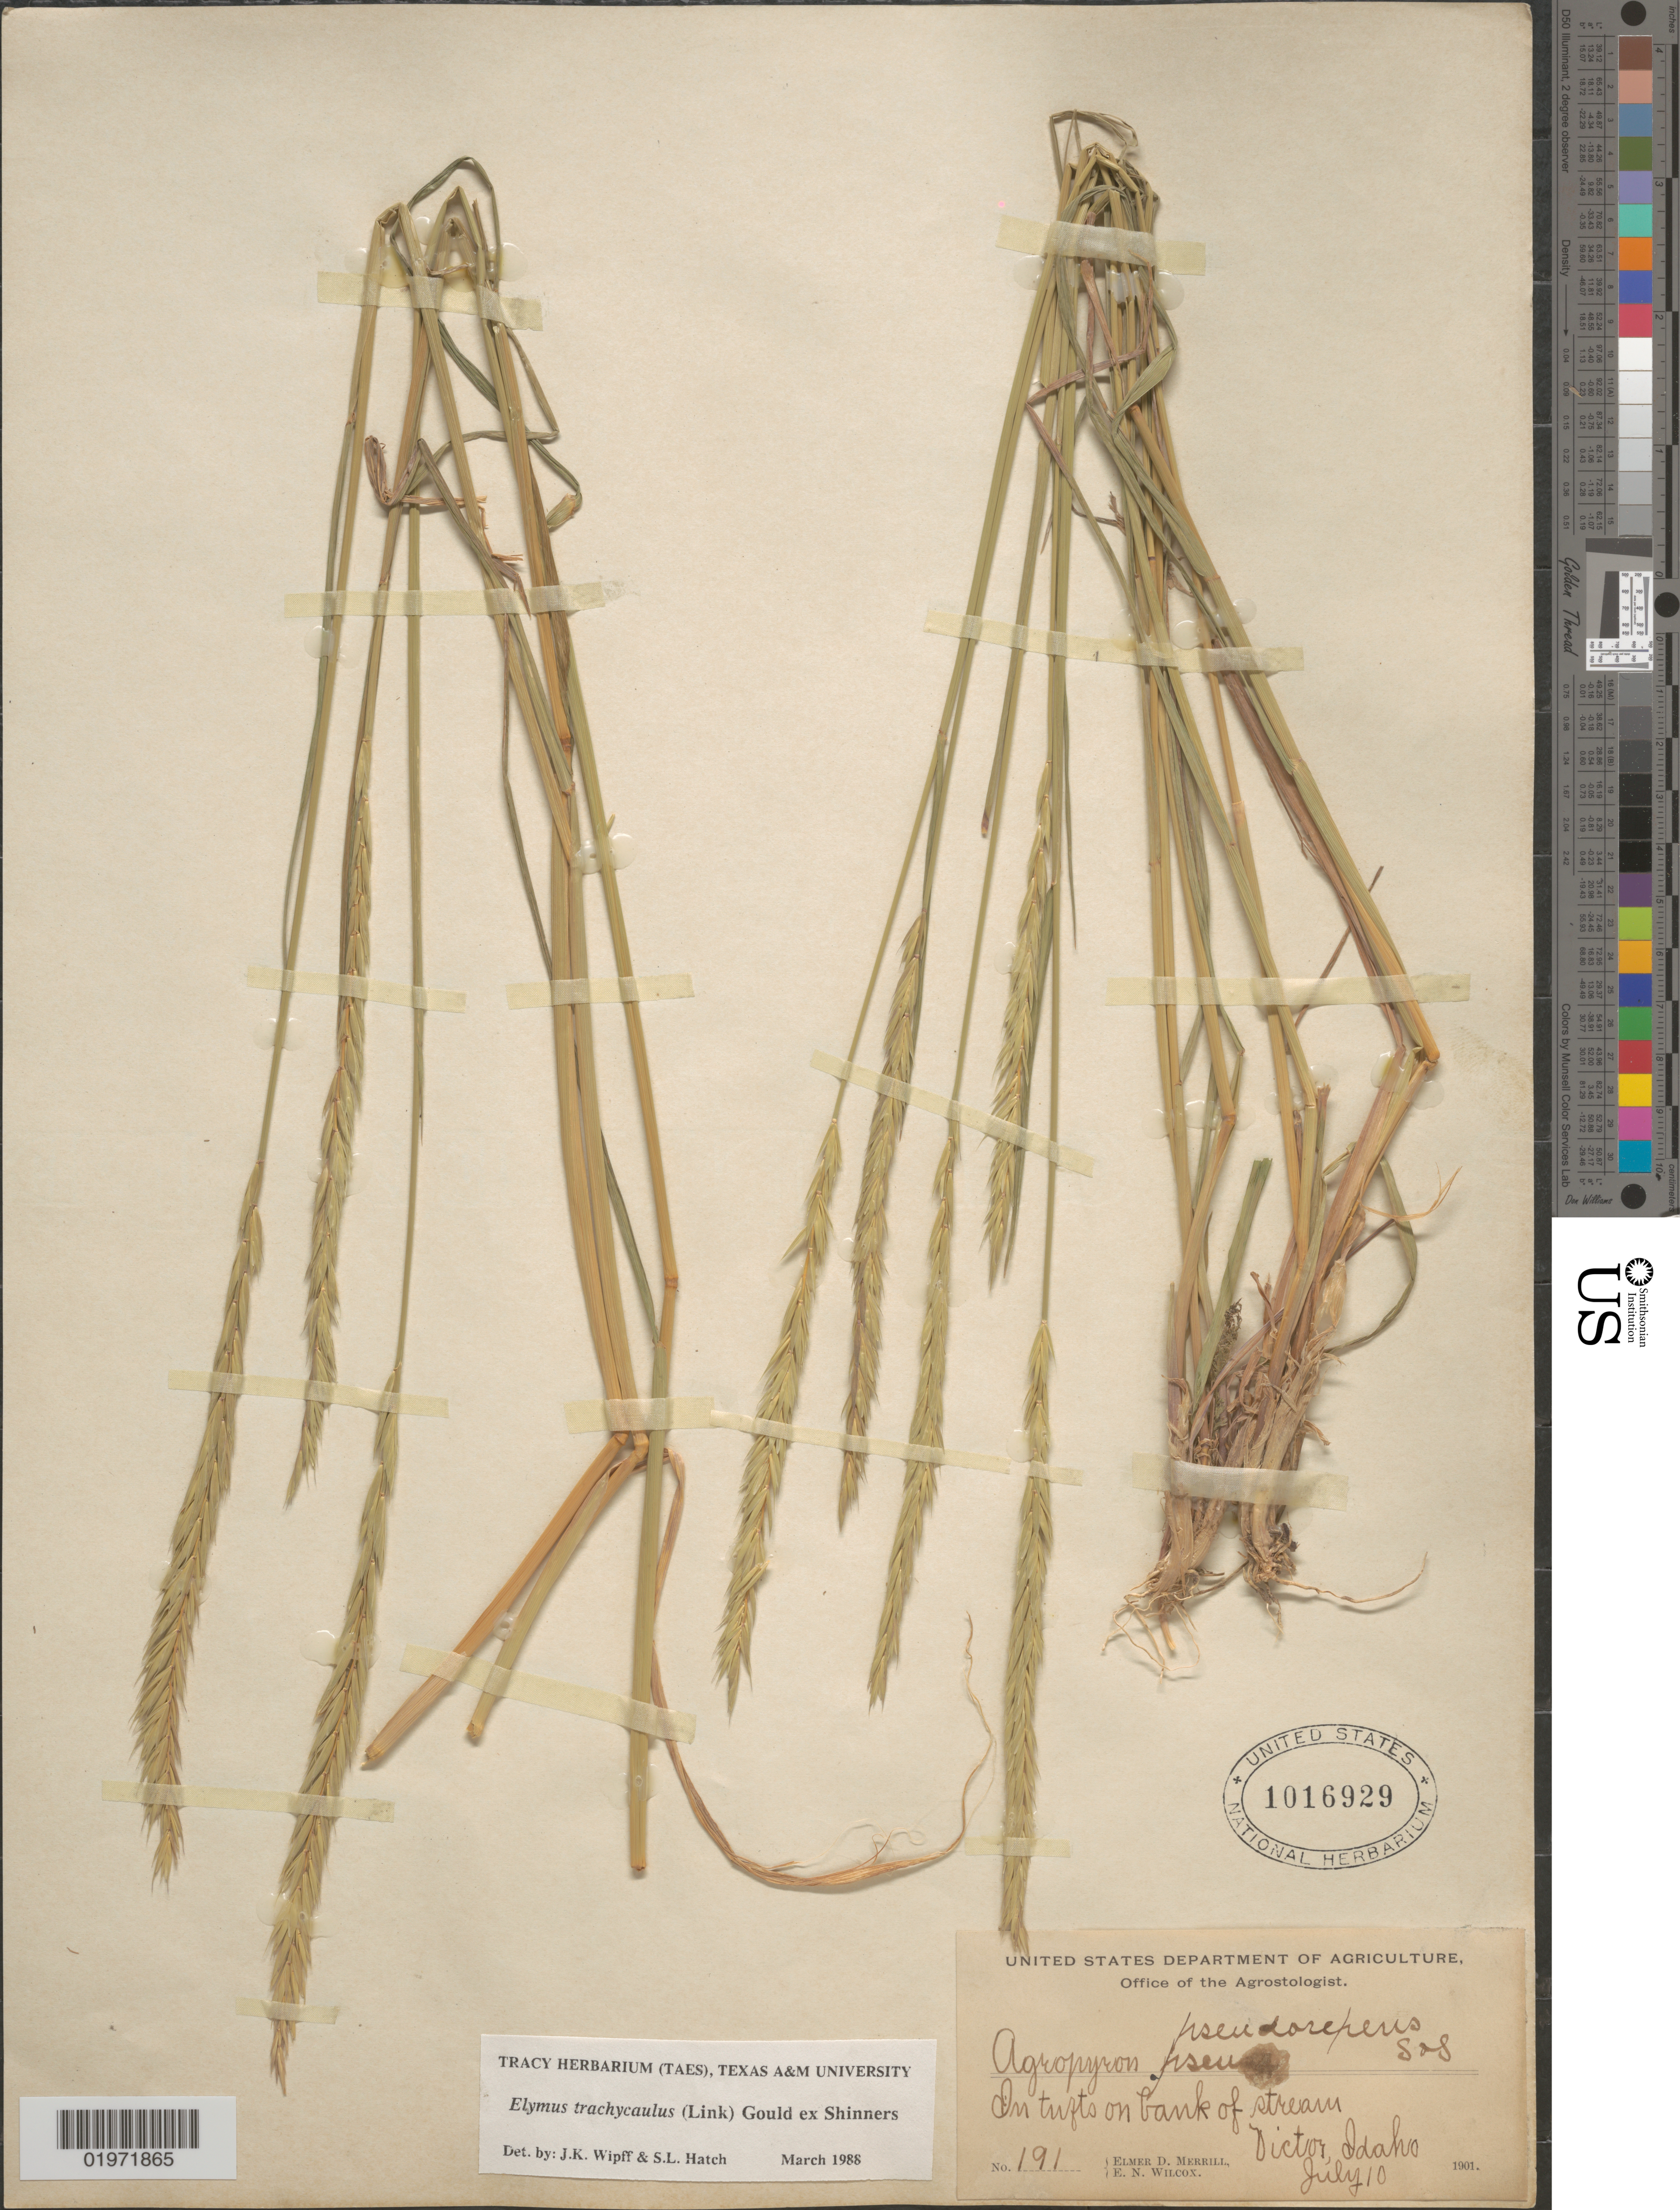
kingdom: Plantae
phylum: Tracheophyta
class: Liliopsida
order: Poales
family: Poaceae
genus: Elymus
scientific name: Elymus trachycaulus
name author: (Link) Gould ex Shinners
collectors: E. D. Merrill & E. Wilcox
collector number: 191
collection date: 1901-07-10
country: United States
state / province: Idaho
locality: In tufts on bank of stream. Victor.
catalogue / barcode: US 1016929